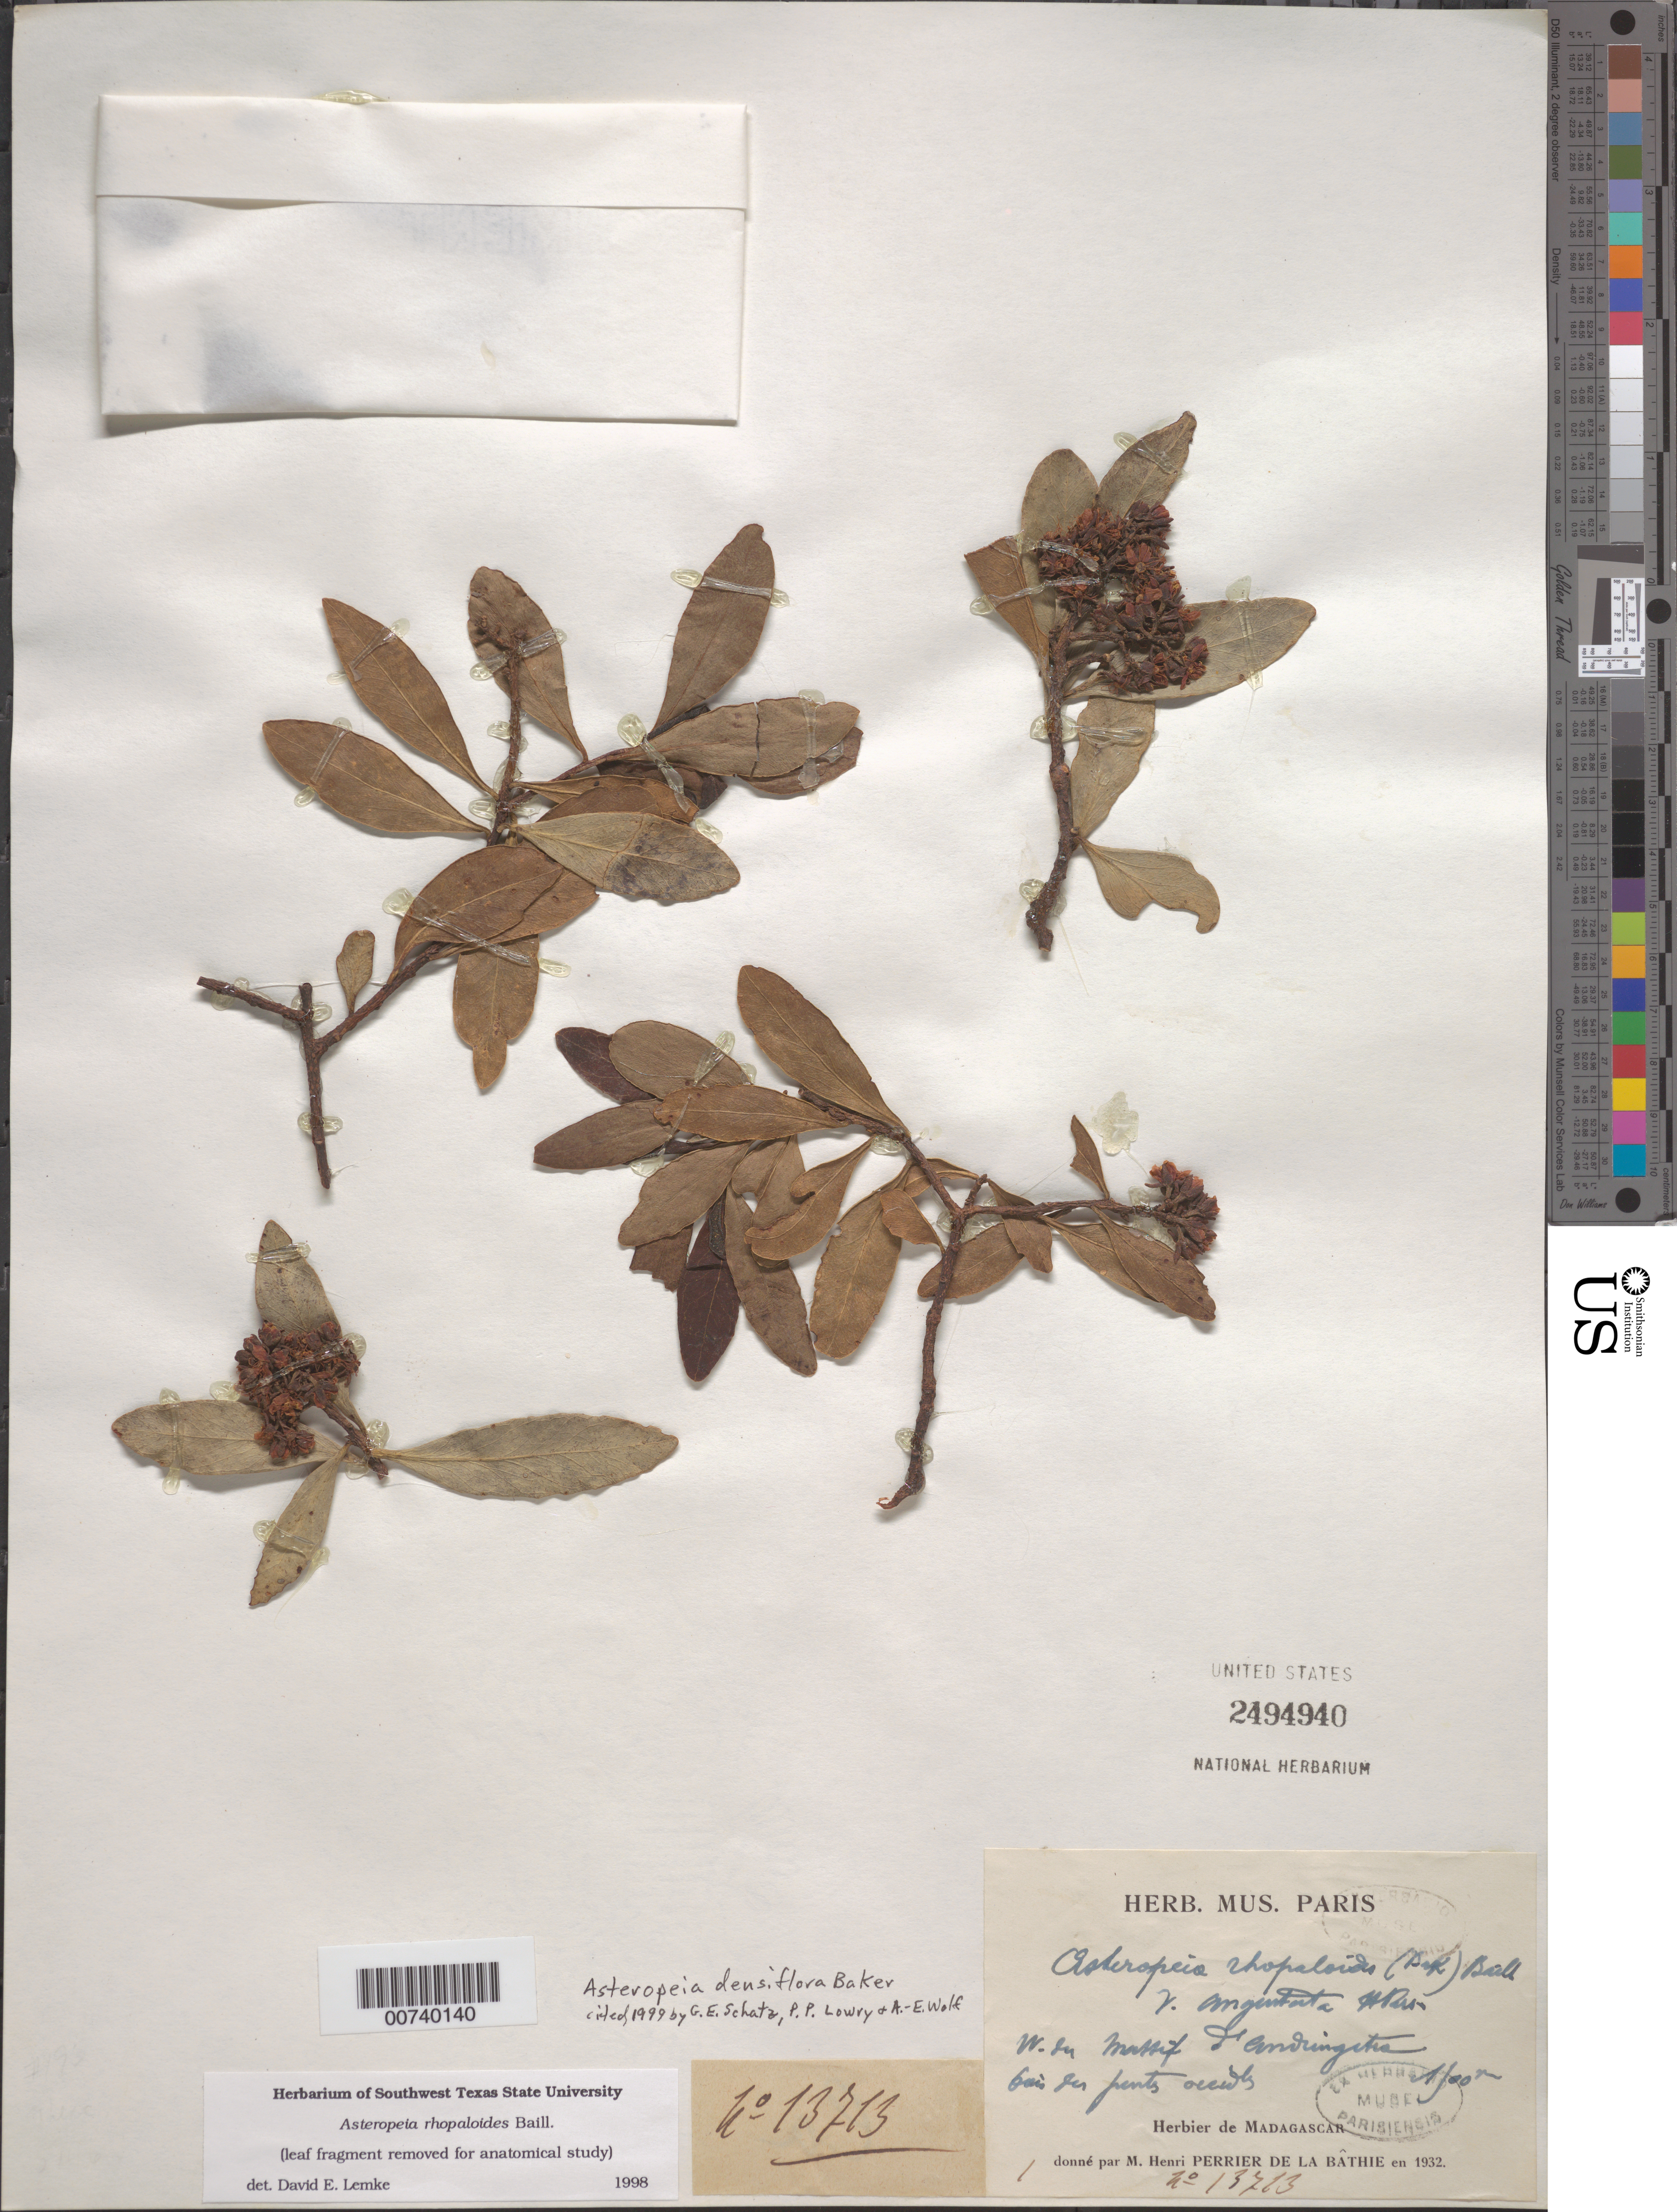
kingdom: Plantae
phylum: Tracheophyta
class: Magnoliopsida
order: Caryophyllales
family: Asteropeiaceae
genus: Asteropeia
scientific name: Asteropeia densiflora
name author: Baker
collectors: H. Perrier de la Bâthie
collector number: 13713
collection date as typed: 1932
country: Madagascar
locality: W du Massif d' Endringitra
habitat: bois du peuts occidts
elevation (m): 1500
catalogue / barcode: US 2494940